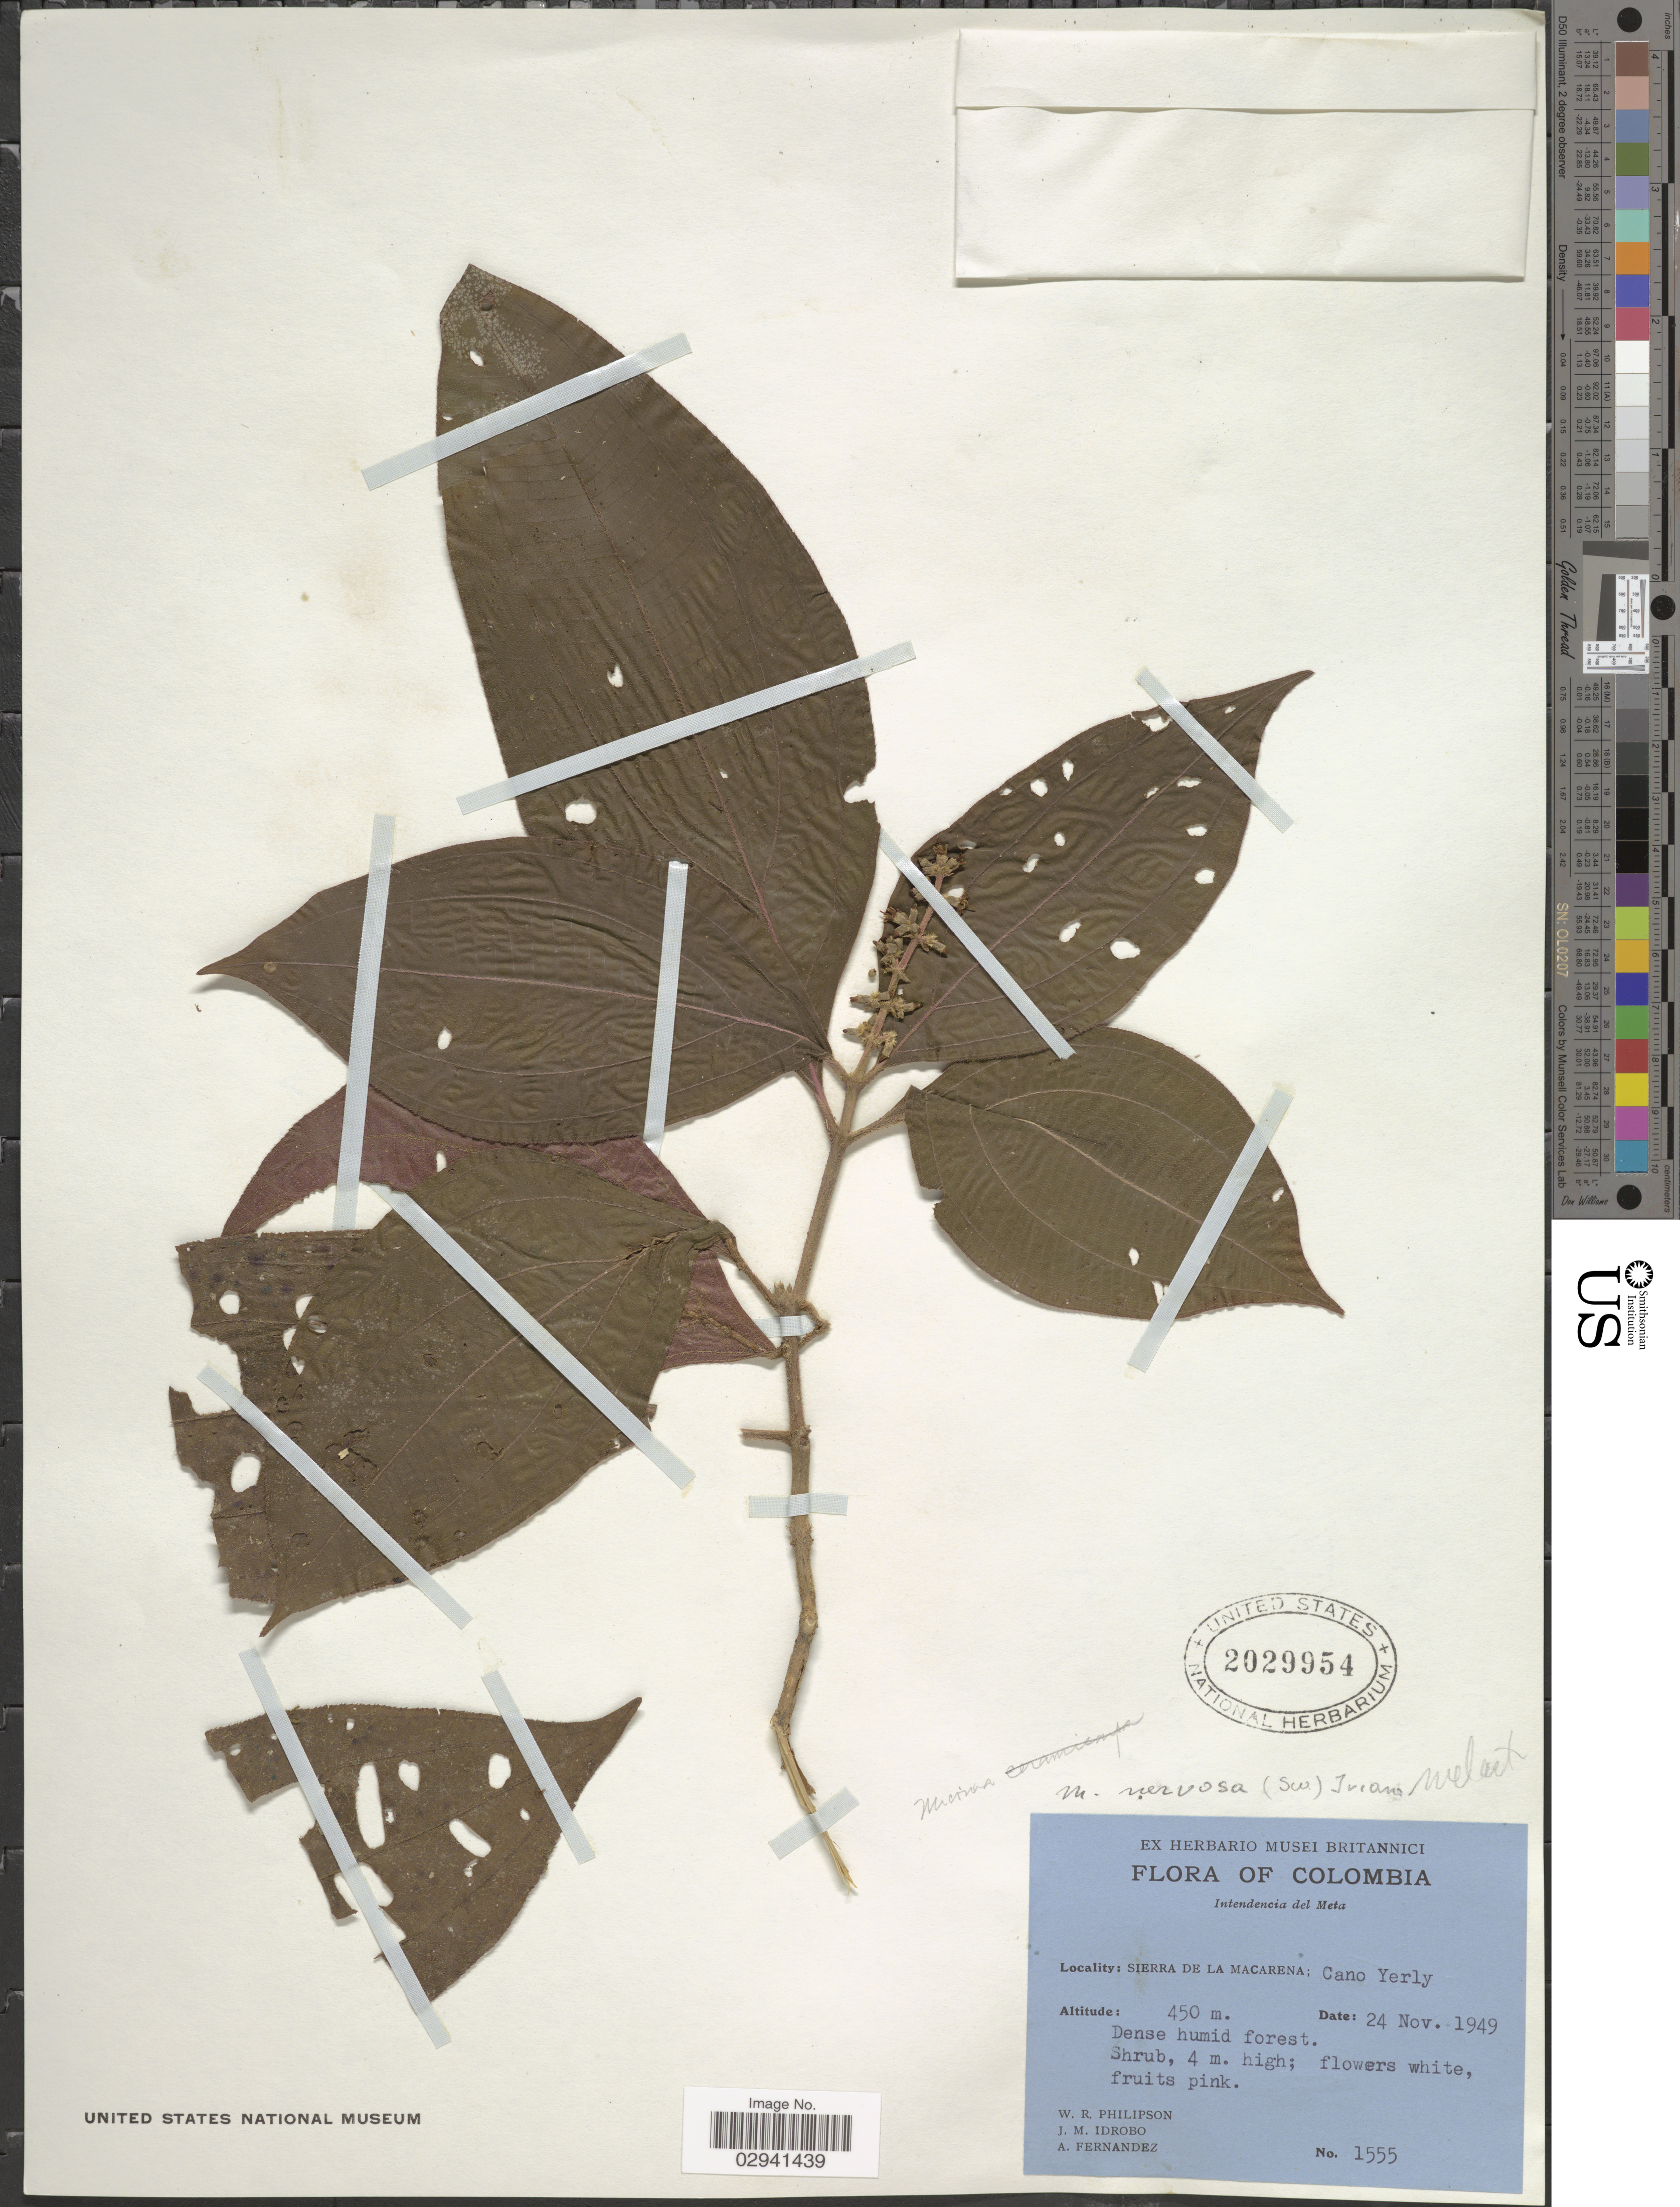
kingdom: Plantae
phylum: Tracheophyta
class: Magnoliopsida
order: Myrtales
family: Melastomataceae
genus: Miconia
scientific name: Miconia nervosa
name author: (Sm.) Triana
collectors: W. R. Philipson, J. M. Idrobo & A. Fernandez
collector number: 1555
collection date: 1949-11-24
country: Colombia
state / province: Meta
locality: Sierra de la Macarena, Cano Yerly.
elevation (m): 450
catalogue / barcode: US 2029954